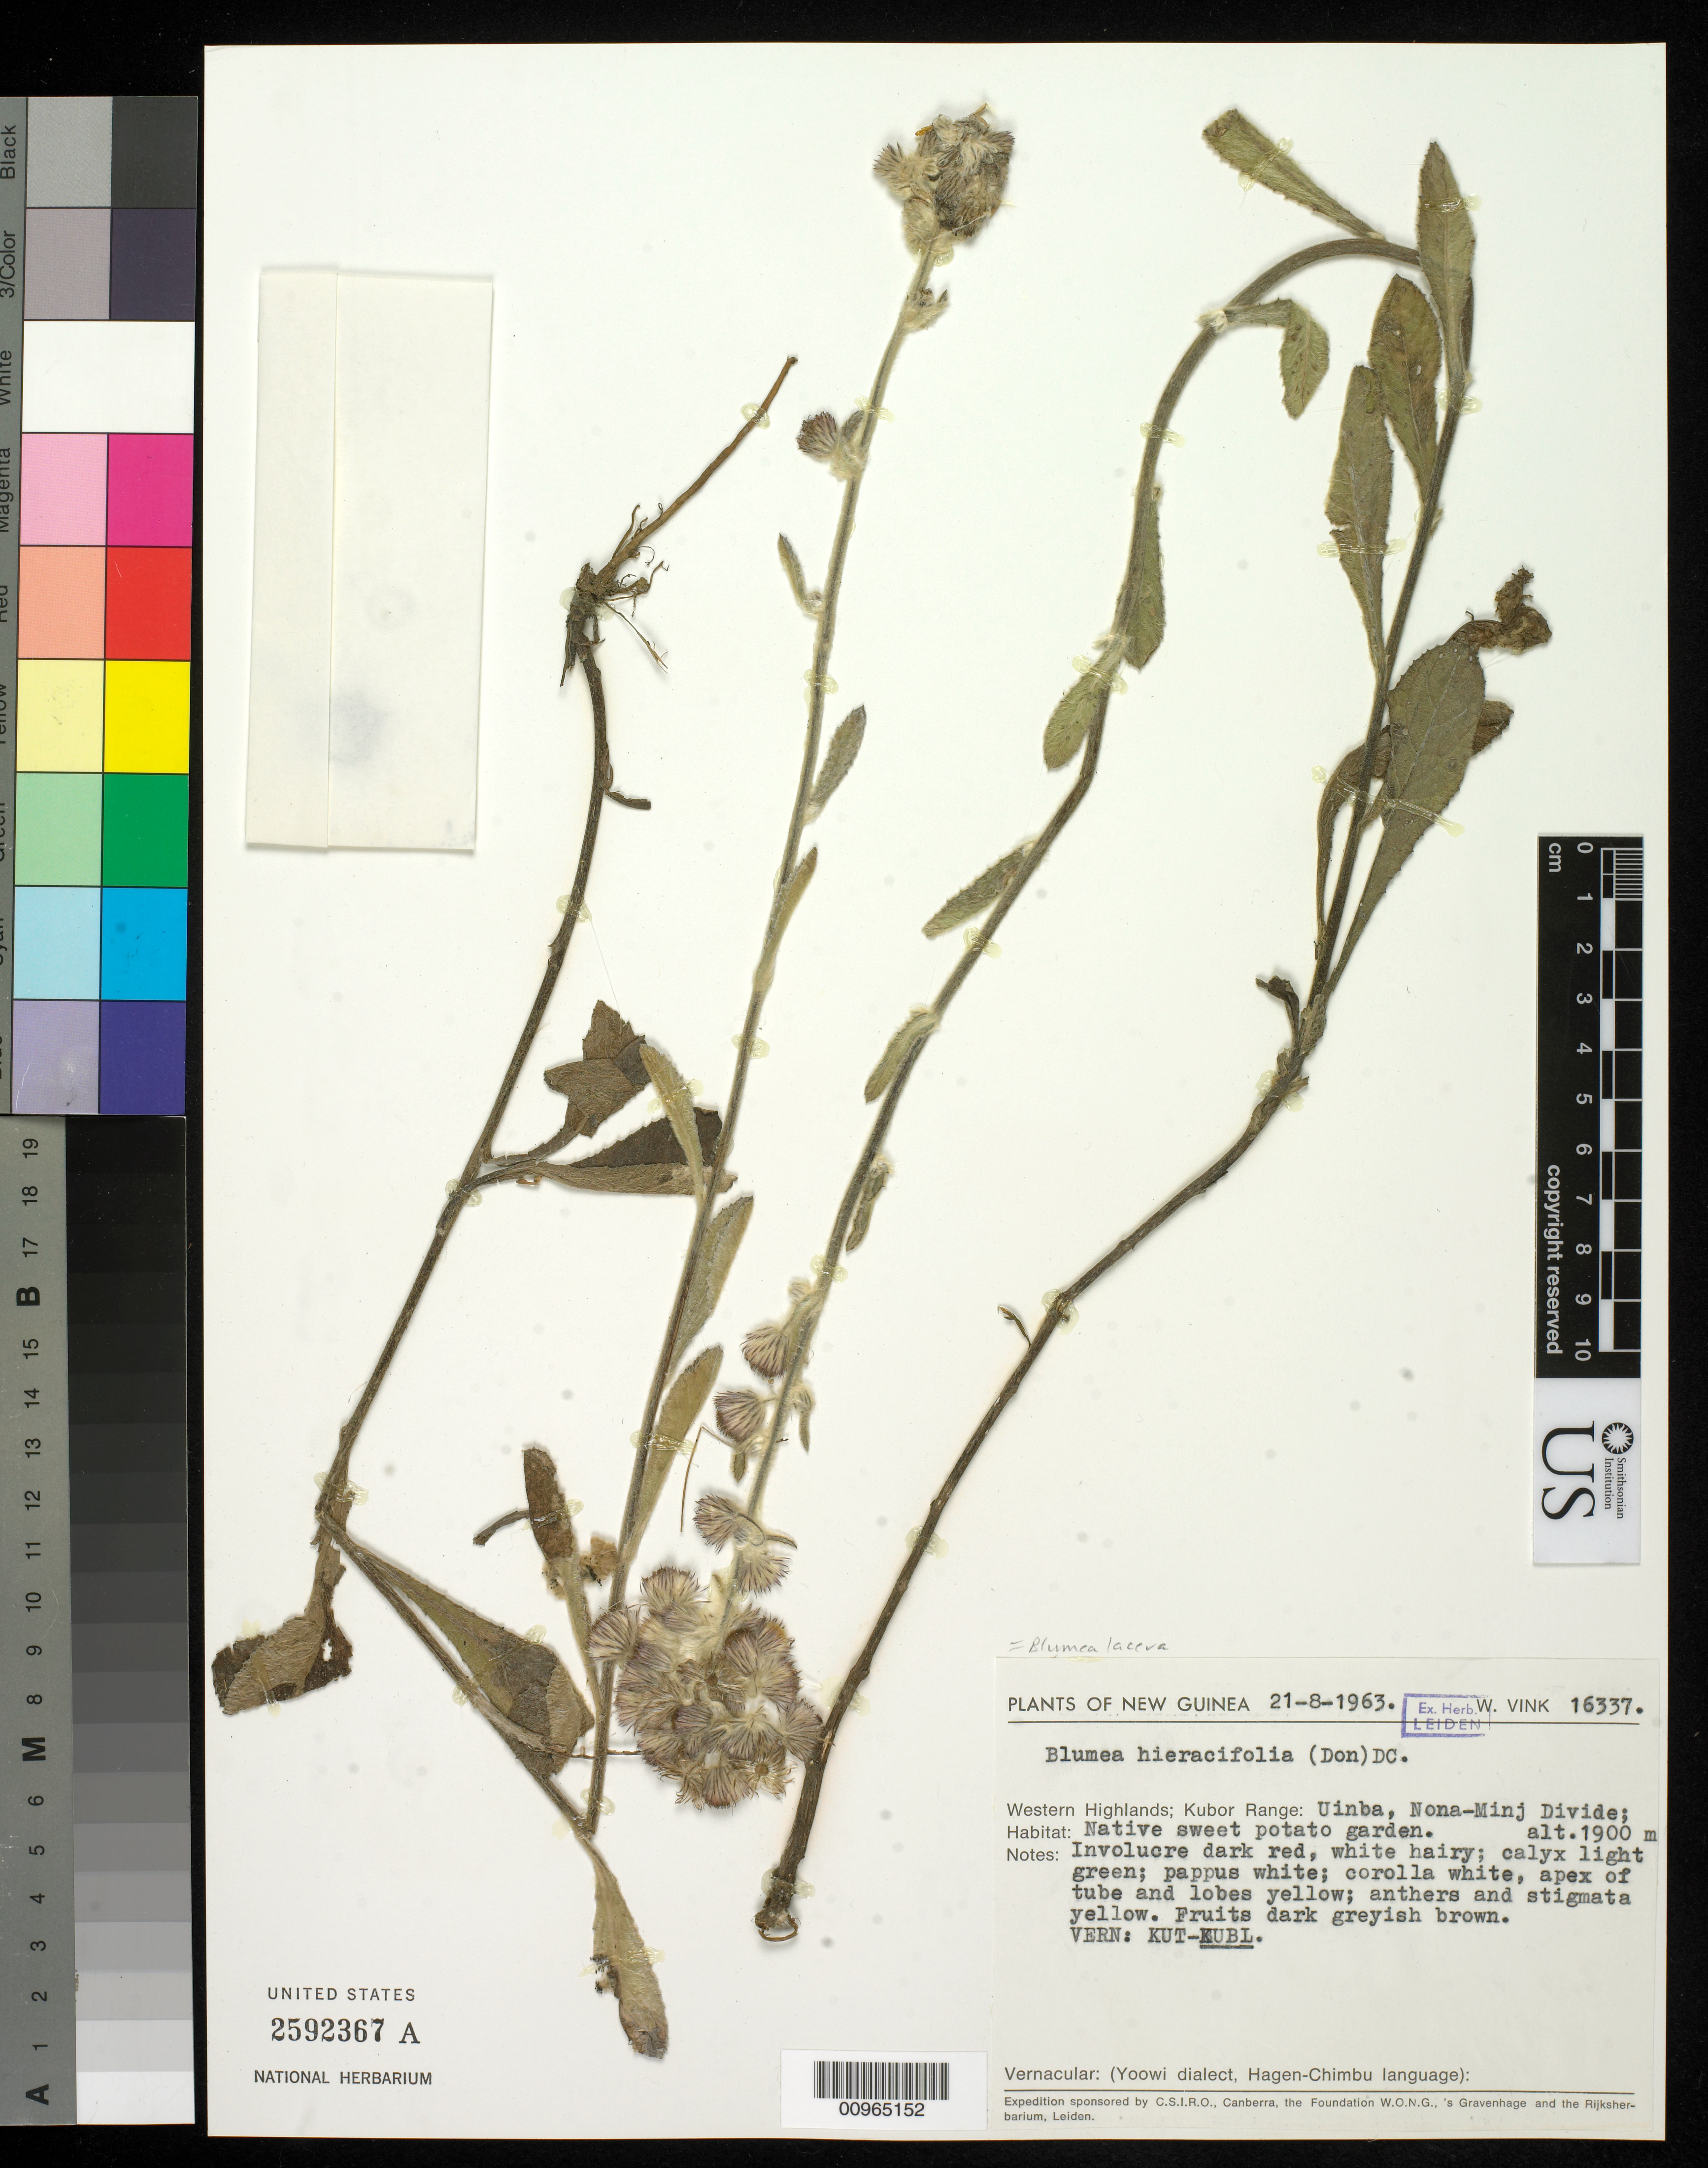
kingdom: Plantae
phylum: Tracheophyta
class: Magnoliopsida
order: Asterales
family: Asteraceae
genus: Blumea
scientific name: Blumea lacera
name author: (Roxb.) DC.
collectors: W. Vink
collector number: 16337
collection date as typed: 21 Aug 1963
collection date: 1963-08-21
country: Papua New Guinea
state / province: Western Highlands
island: New Guinea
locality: Uinba, Nona-Minj divide.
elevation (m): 1900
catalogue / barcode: US 2592367